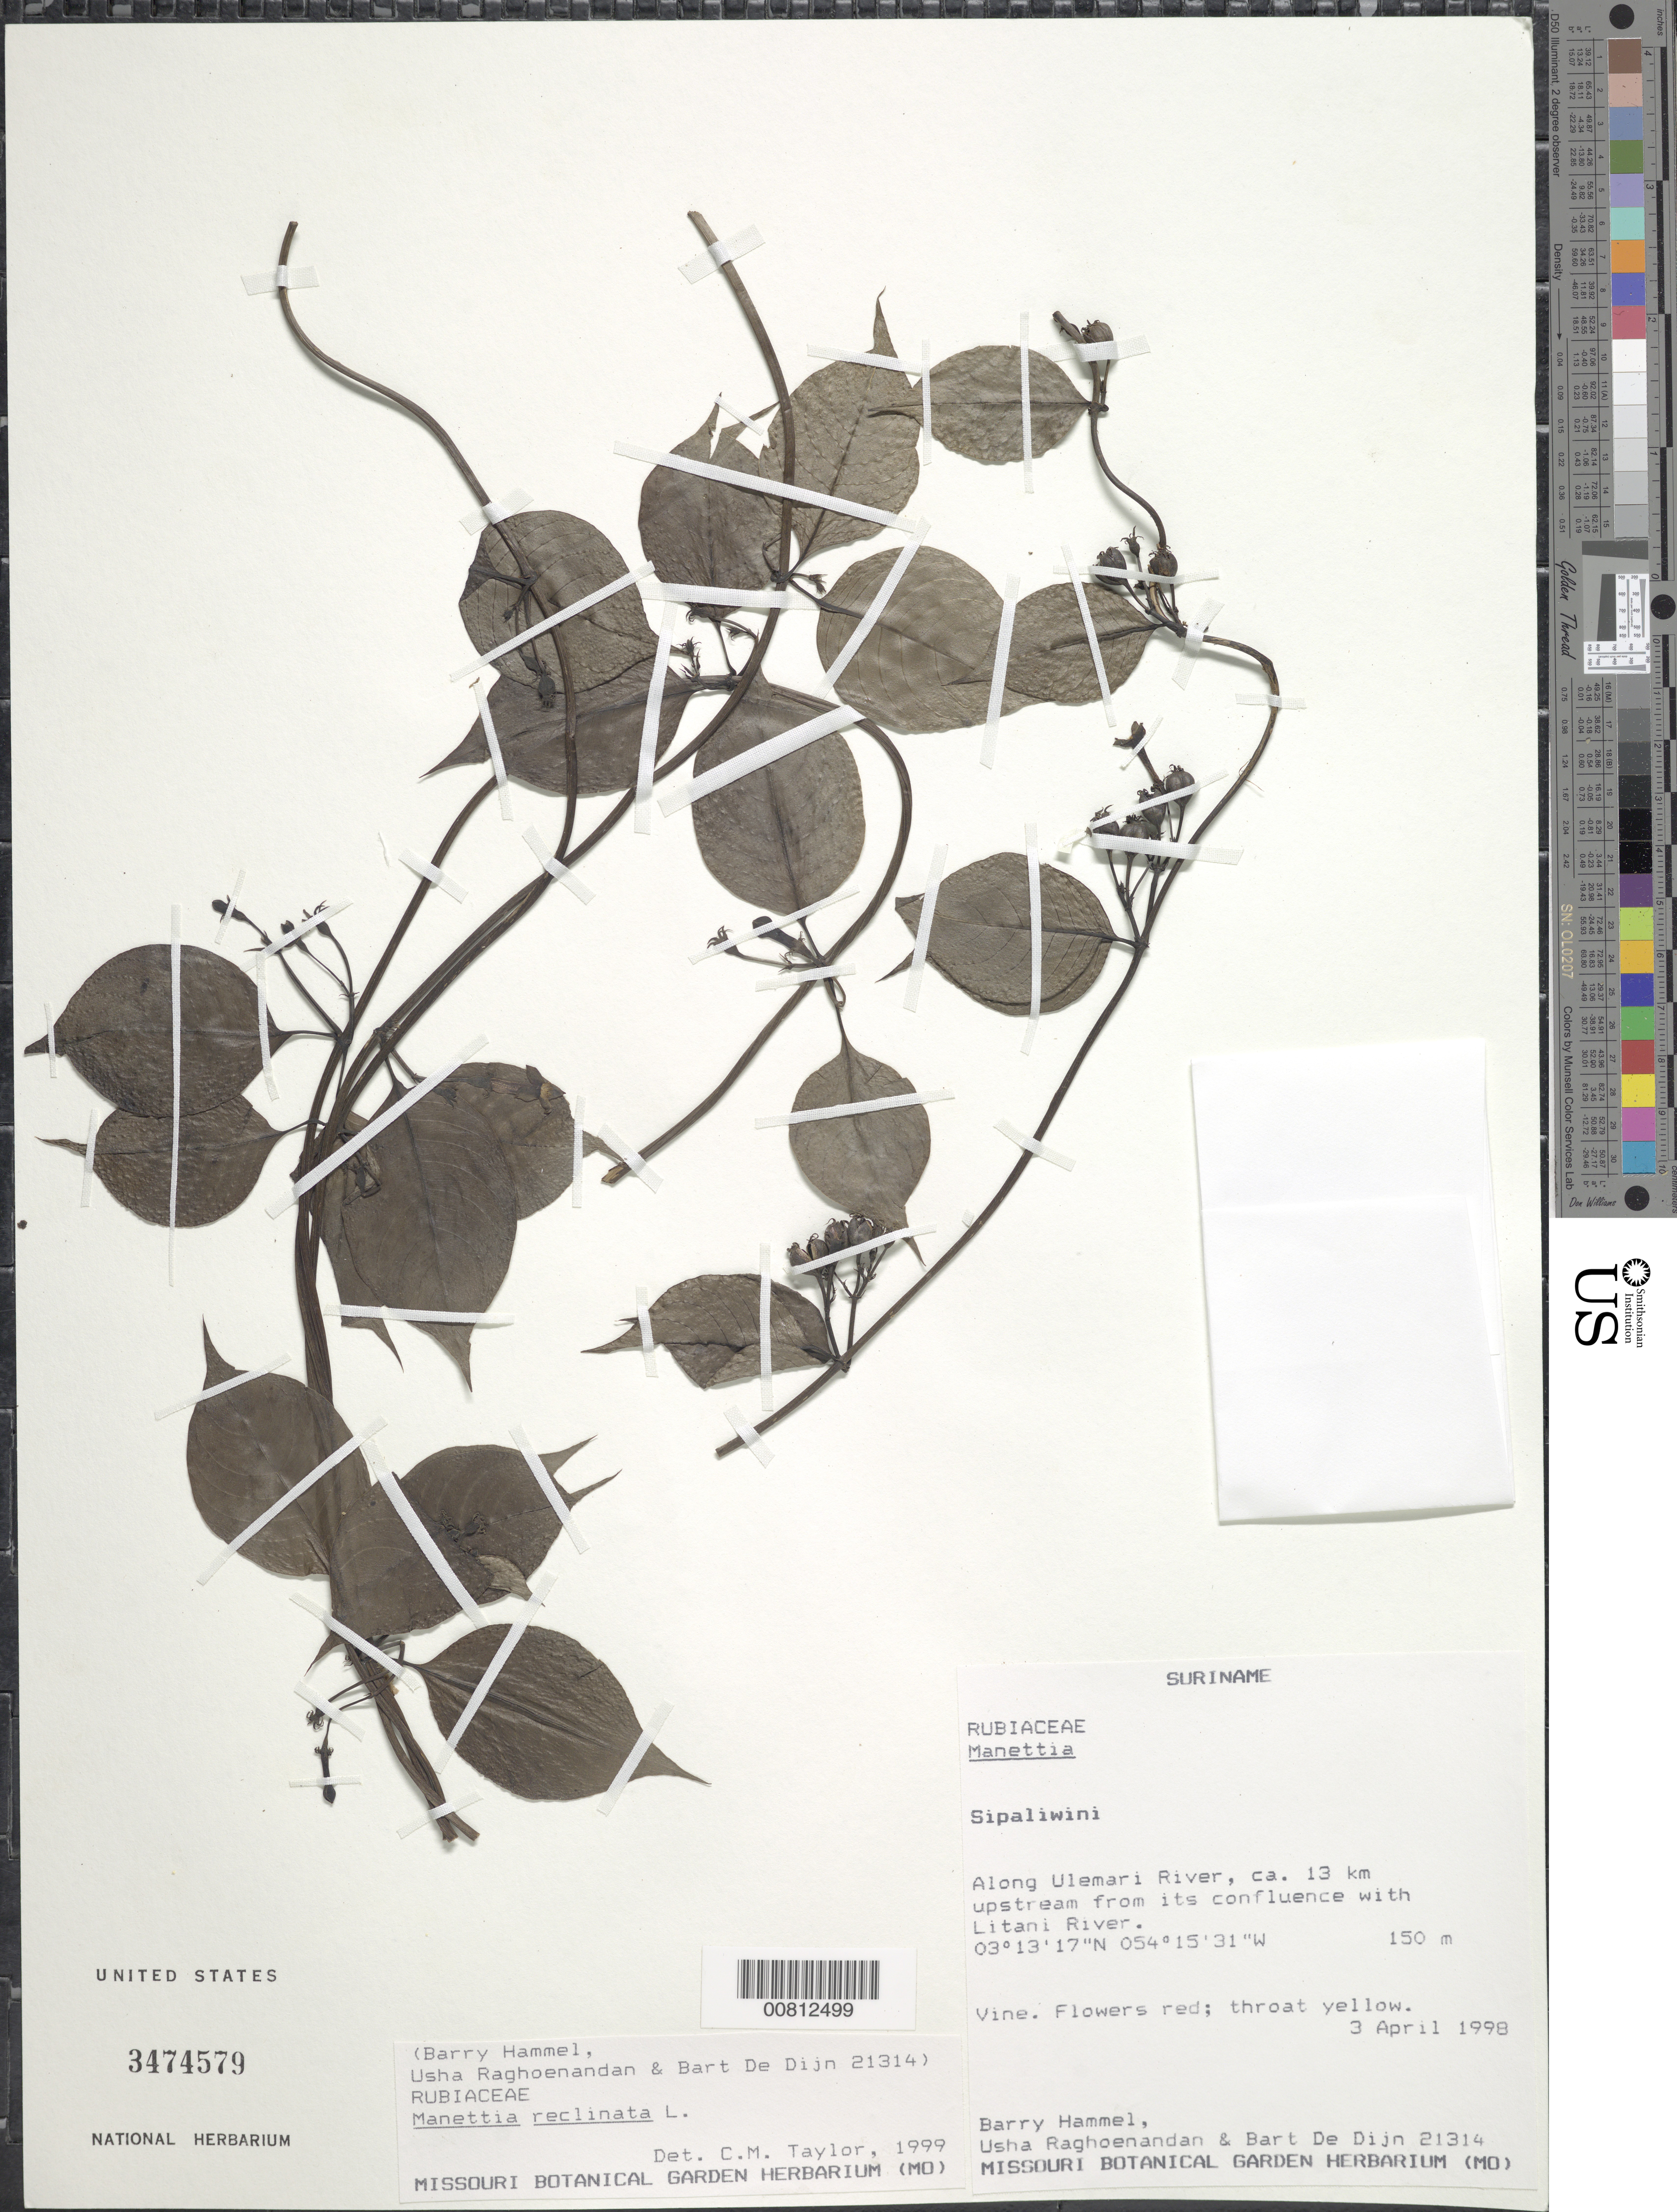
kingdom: Plantae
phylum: Tracheophyta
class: Magnoliopsida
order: Gentianales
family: Rubiaceae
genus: Manettia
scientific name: Manettia reclinata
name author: L.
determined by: Taylor, Charlotte M.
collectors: B. Hammel, U. Raghoenandan & B. de Dijn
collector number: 21314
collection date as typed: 3-Apr-98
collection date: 1998-04-03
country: Suriname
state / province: Sipaliwini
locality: Ulemari R., 13 km upstream from confl. with Litani R.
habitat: Along river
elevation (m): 150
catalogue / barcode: US 3474579